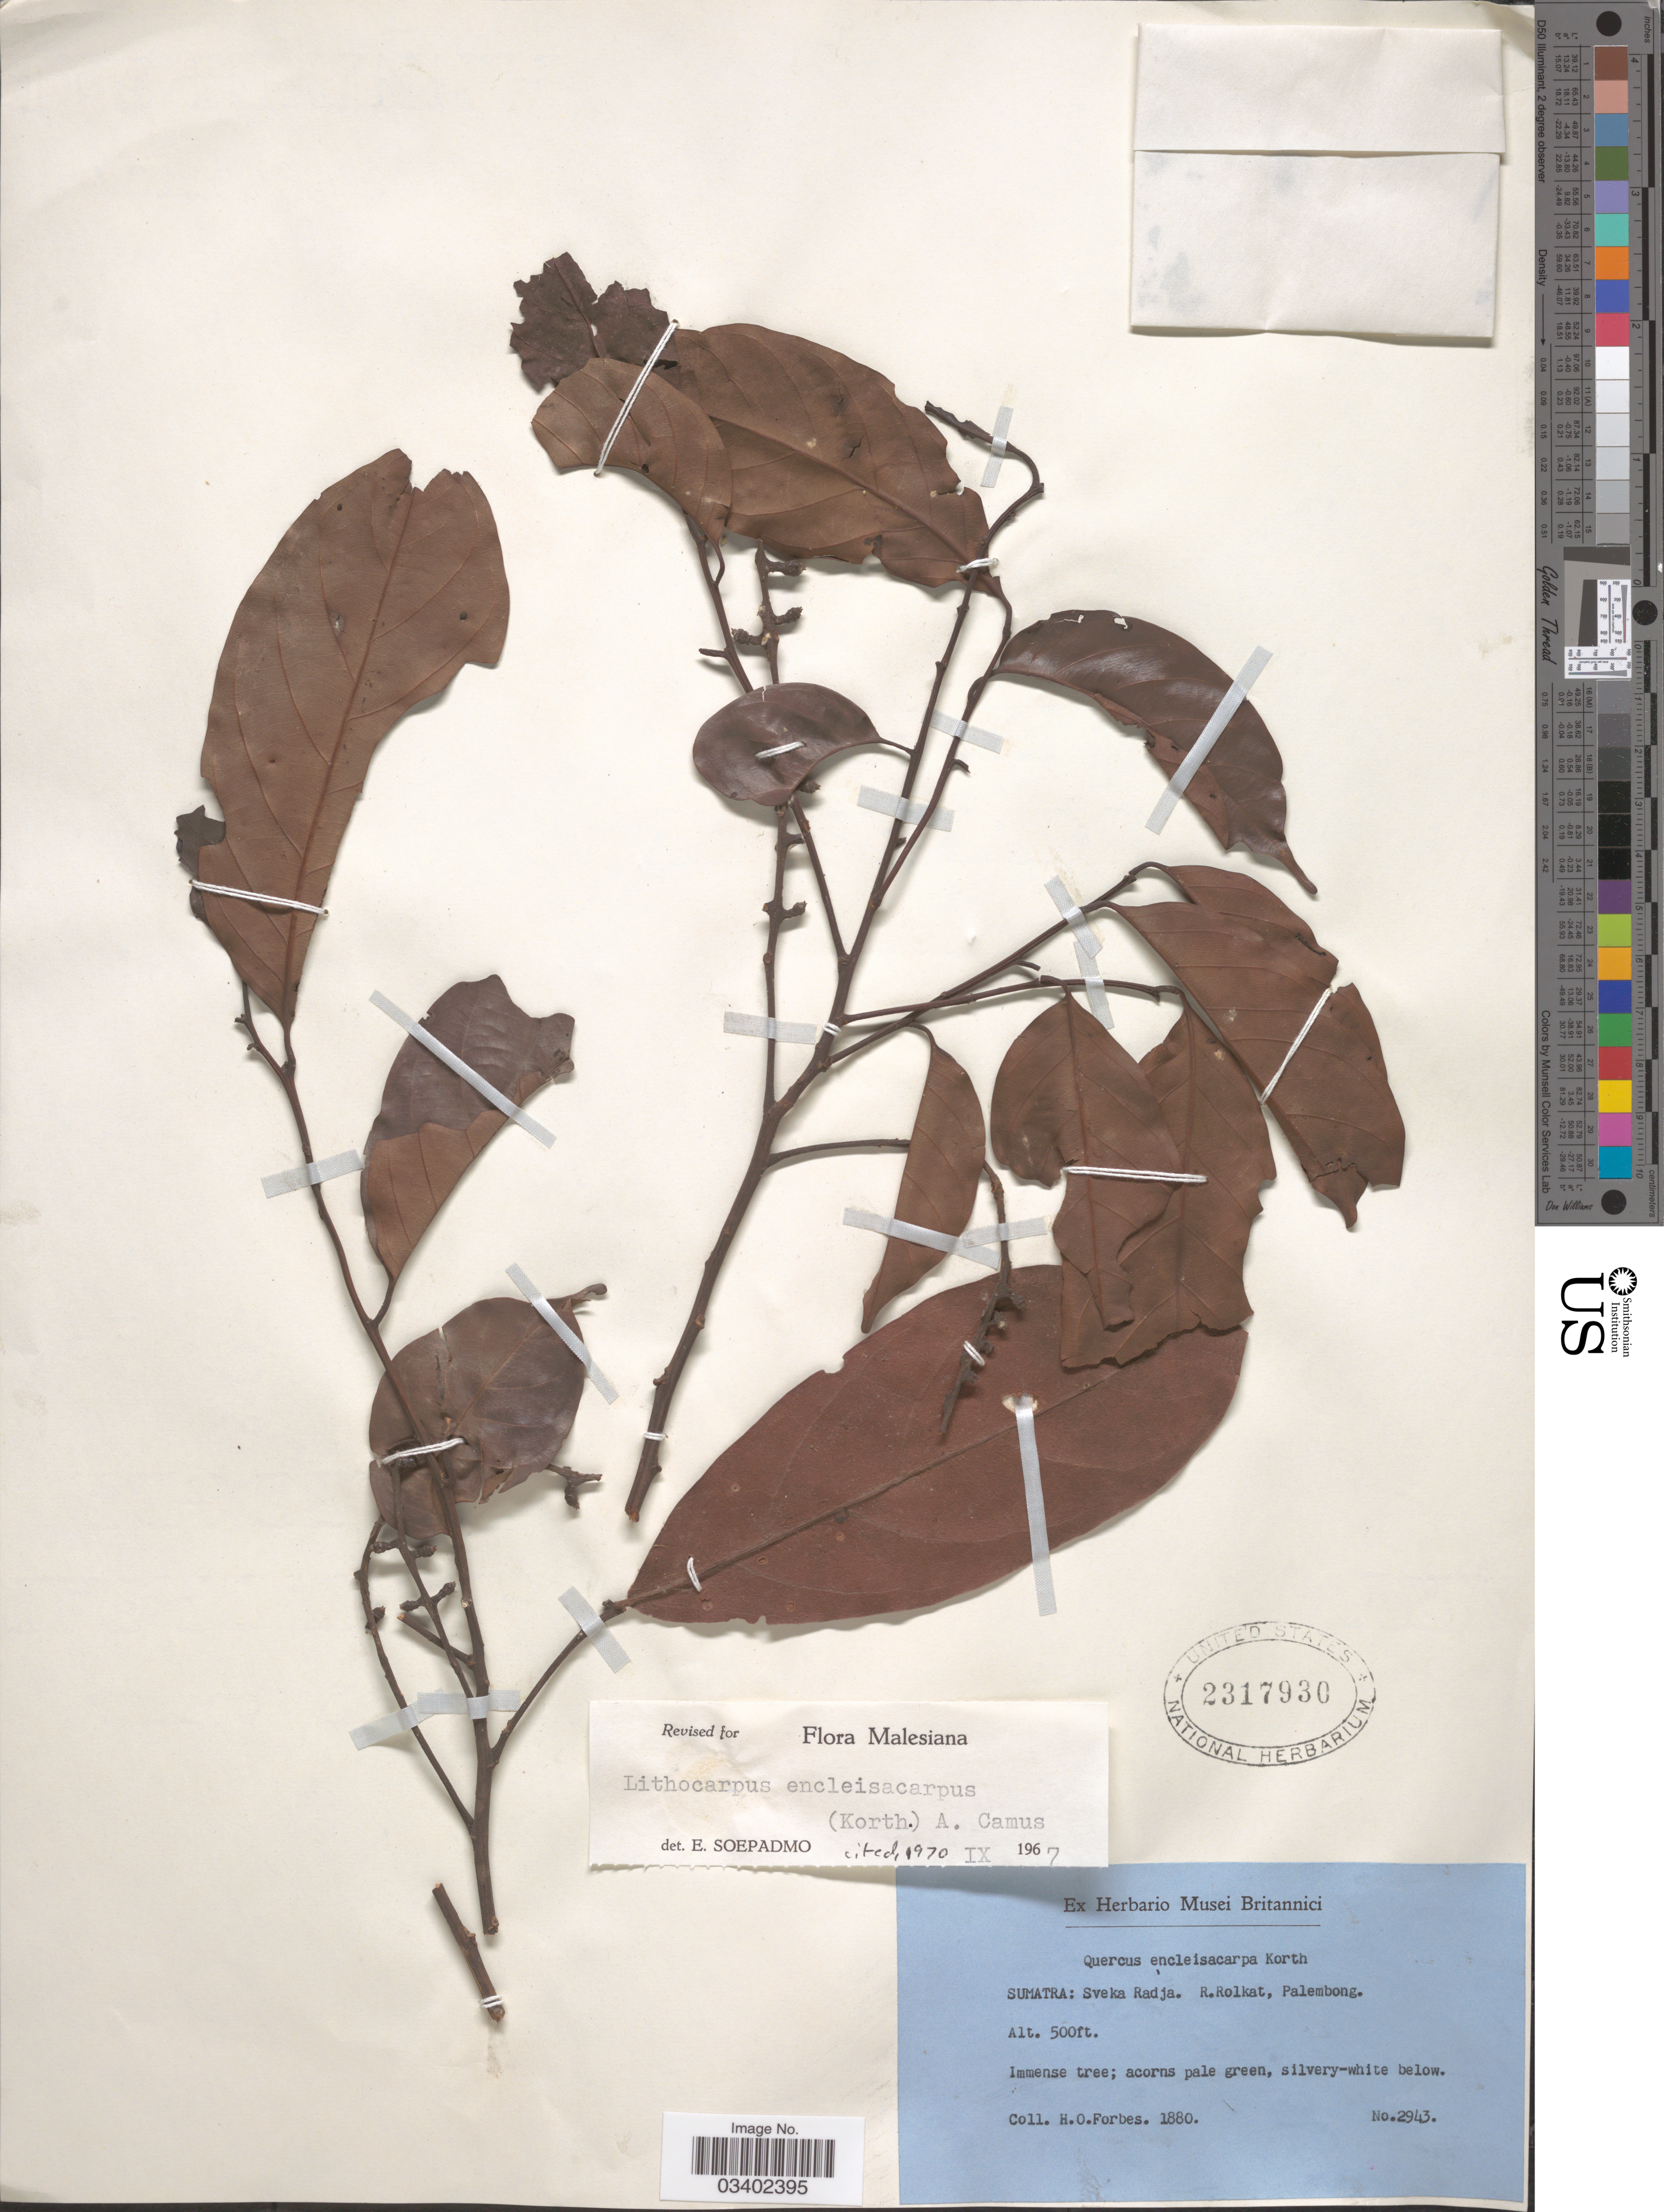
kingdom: Plantae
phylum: Tracheophyta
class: Magnoliopsida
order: Fagales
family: Fagaceae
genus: Lithocarpus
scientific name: Lithocarpus encleisocarpus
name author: (Korth.) A. Camus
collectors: H. O. Forbes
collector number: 2943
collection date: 1880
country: Indonesia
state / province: Sumatra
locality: Sveka Radja. R. Rolkat, Palembong.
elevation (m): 152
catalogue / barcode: US 2317930